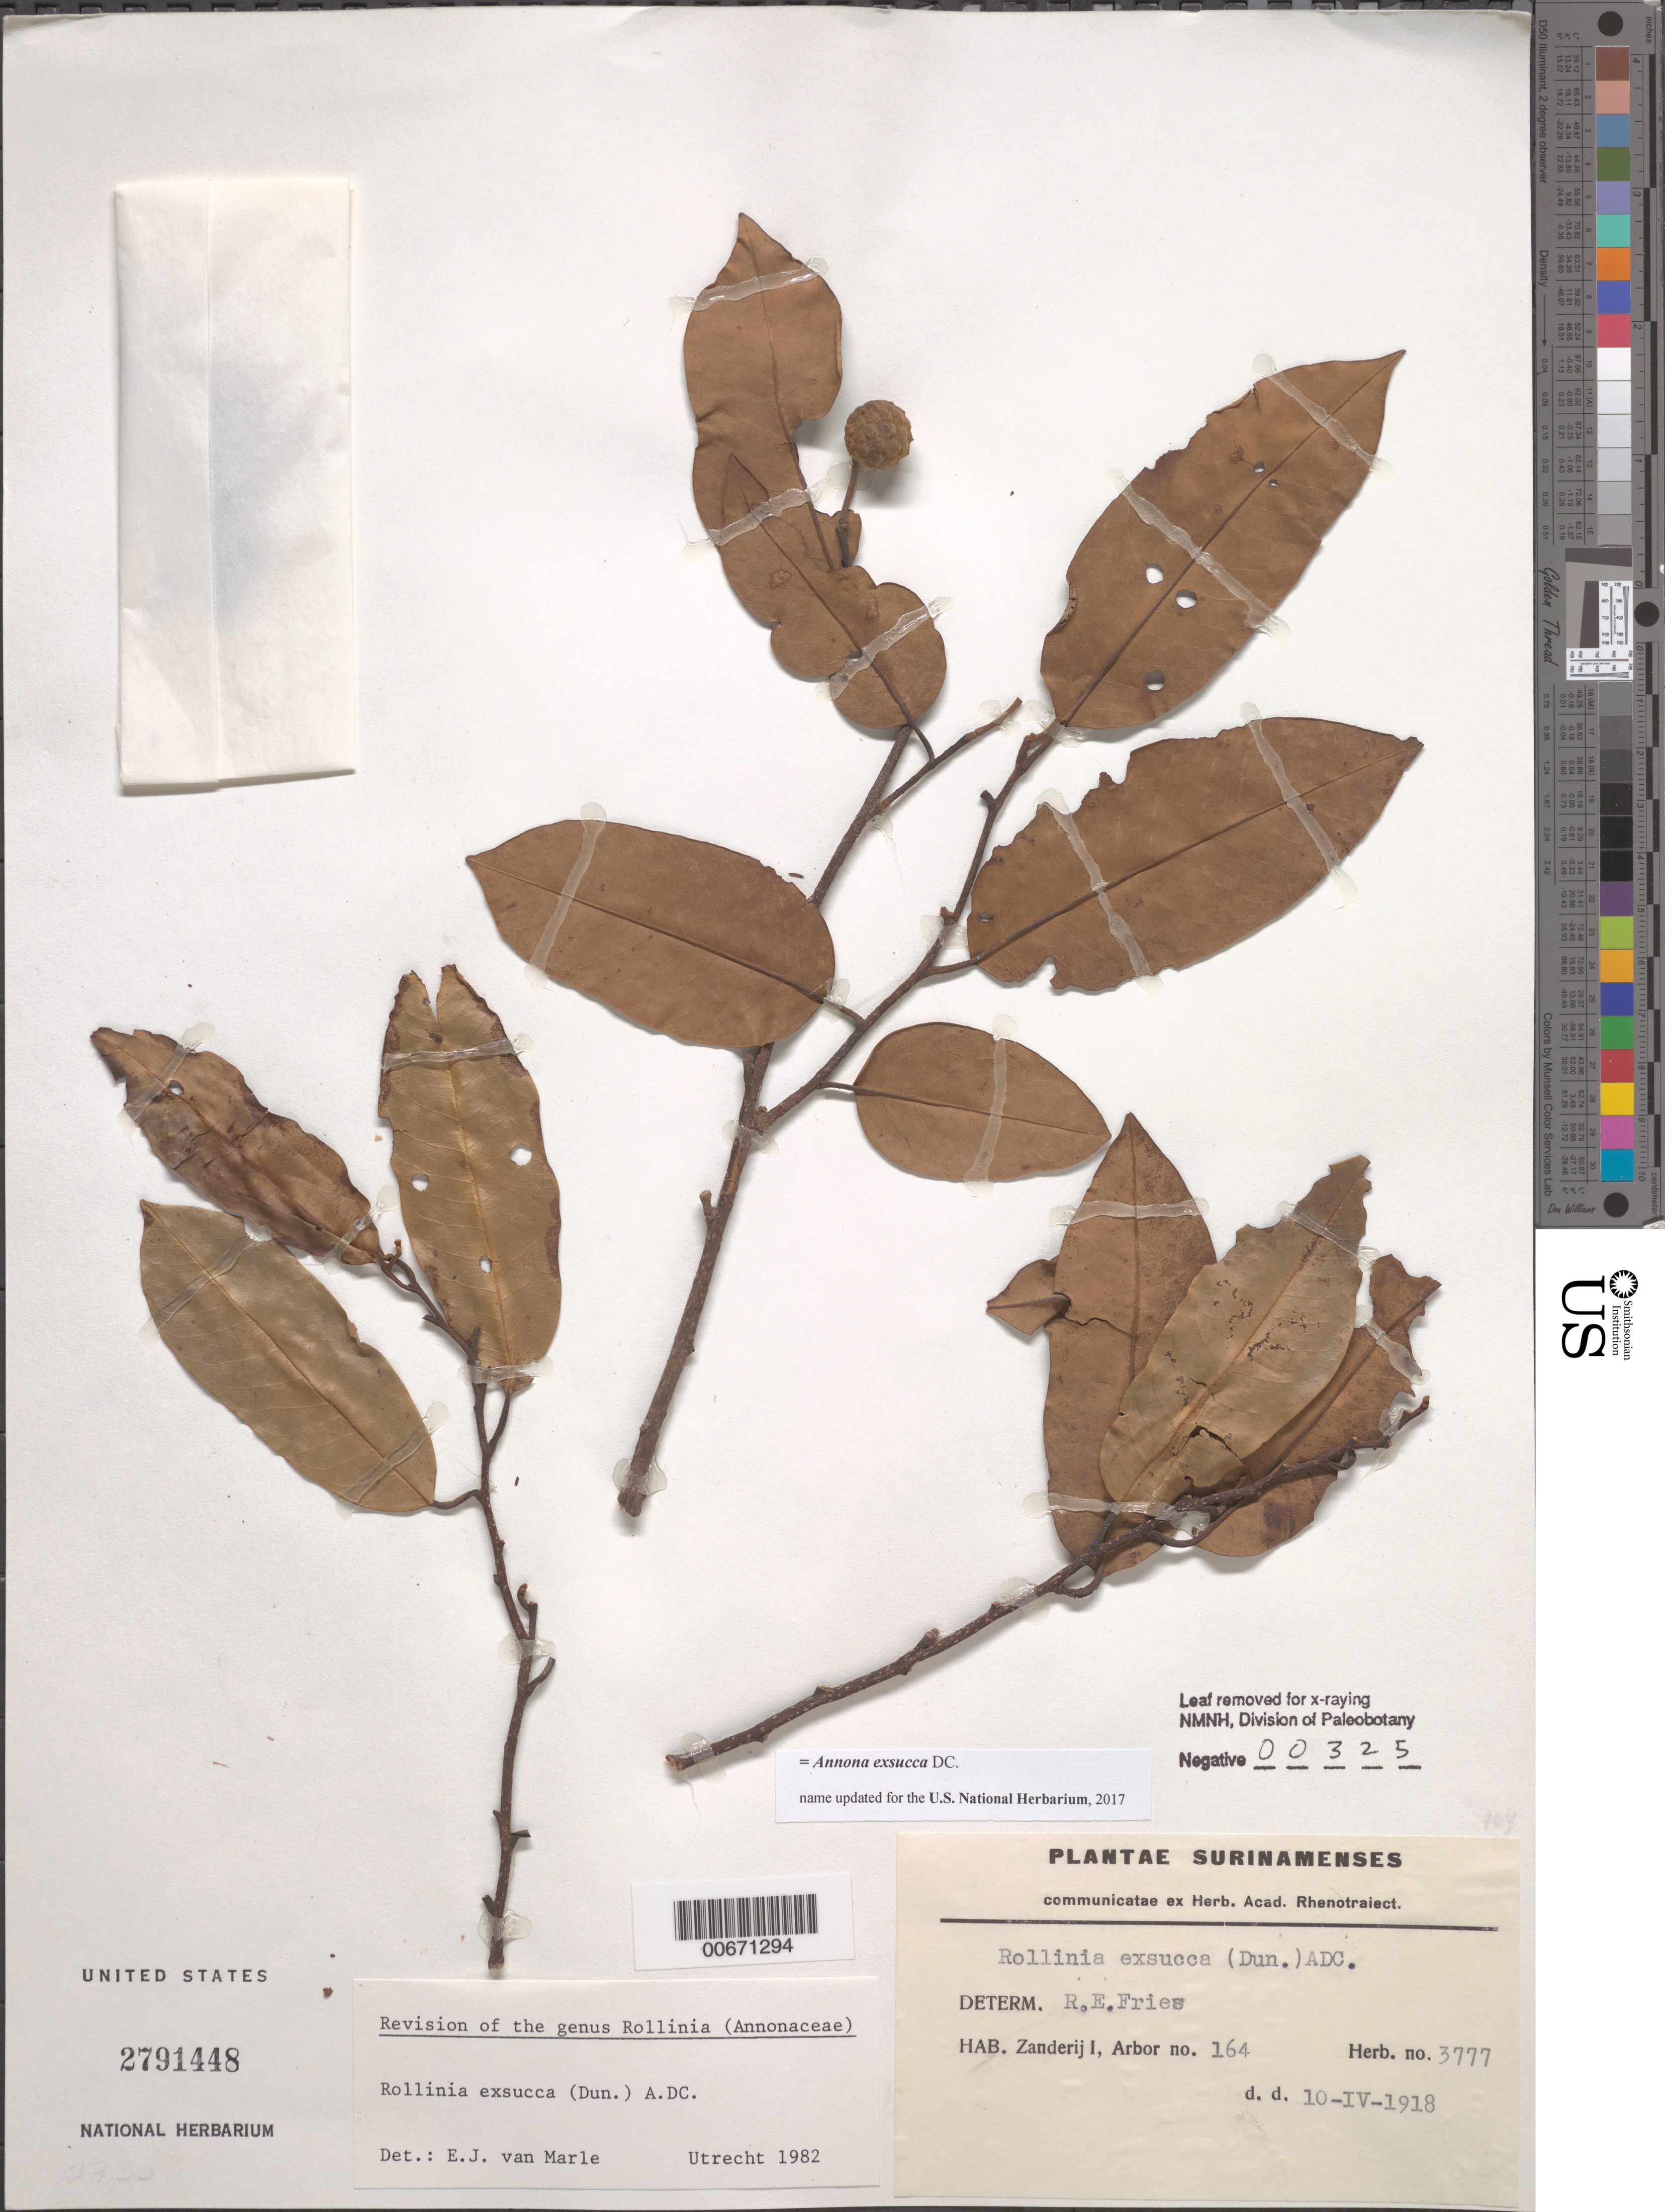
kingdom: Plantae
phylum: Tracheophyta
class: Magnoliopsida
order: Magnoliales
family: Annonaceae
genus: Annona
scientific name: Annona exsucca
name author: DC. ex Dunal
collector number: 3777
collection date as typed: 10-Apr-18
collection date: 1918-04-10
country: Suriname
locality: Zanderij I., Forest Reserve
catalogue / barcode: US 2791448